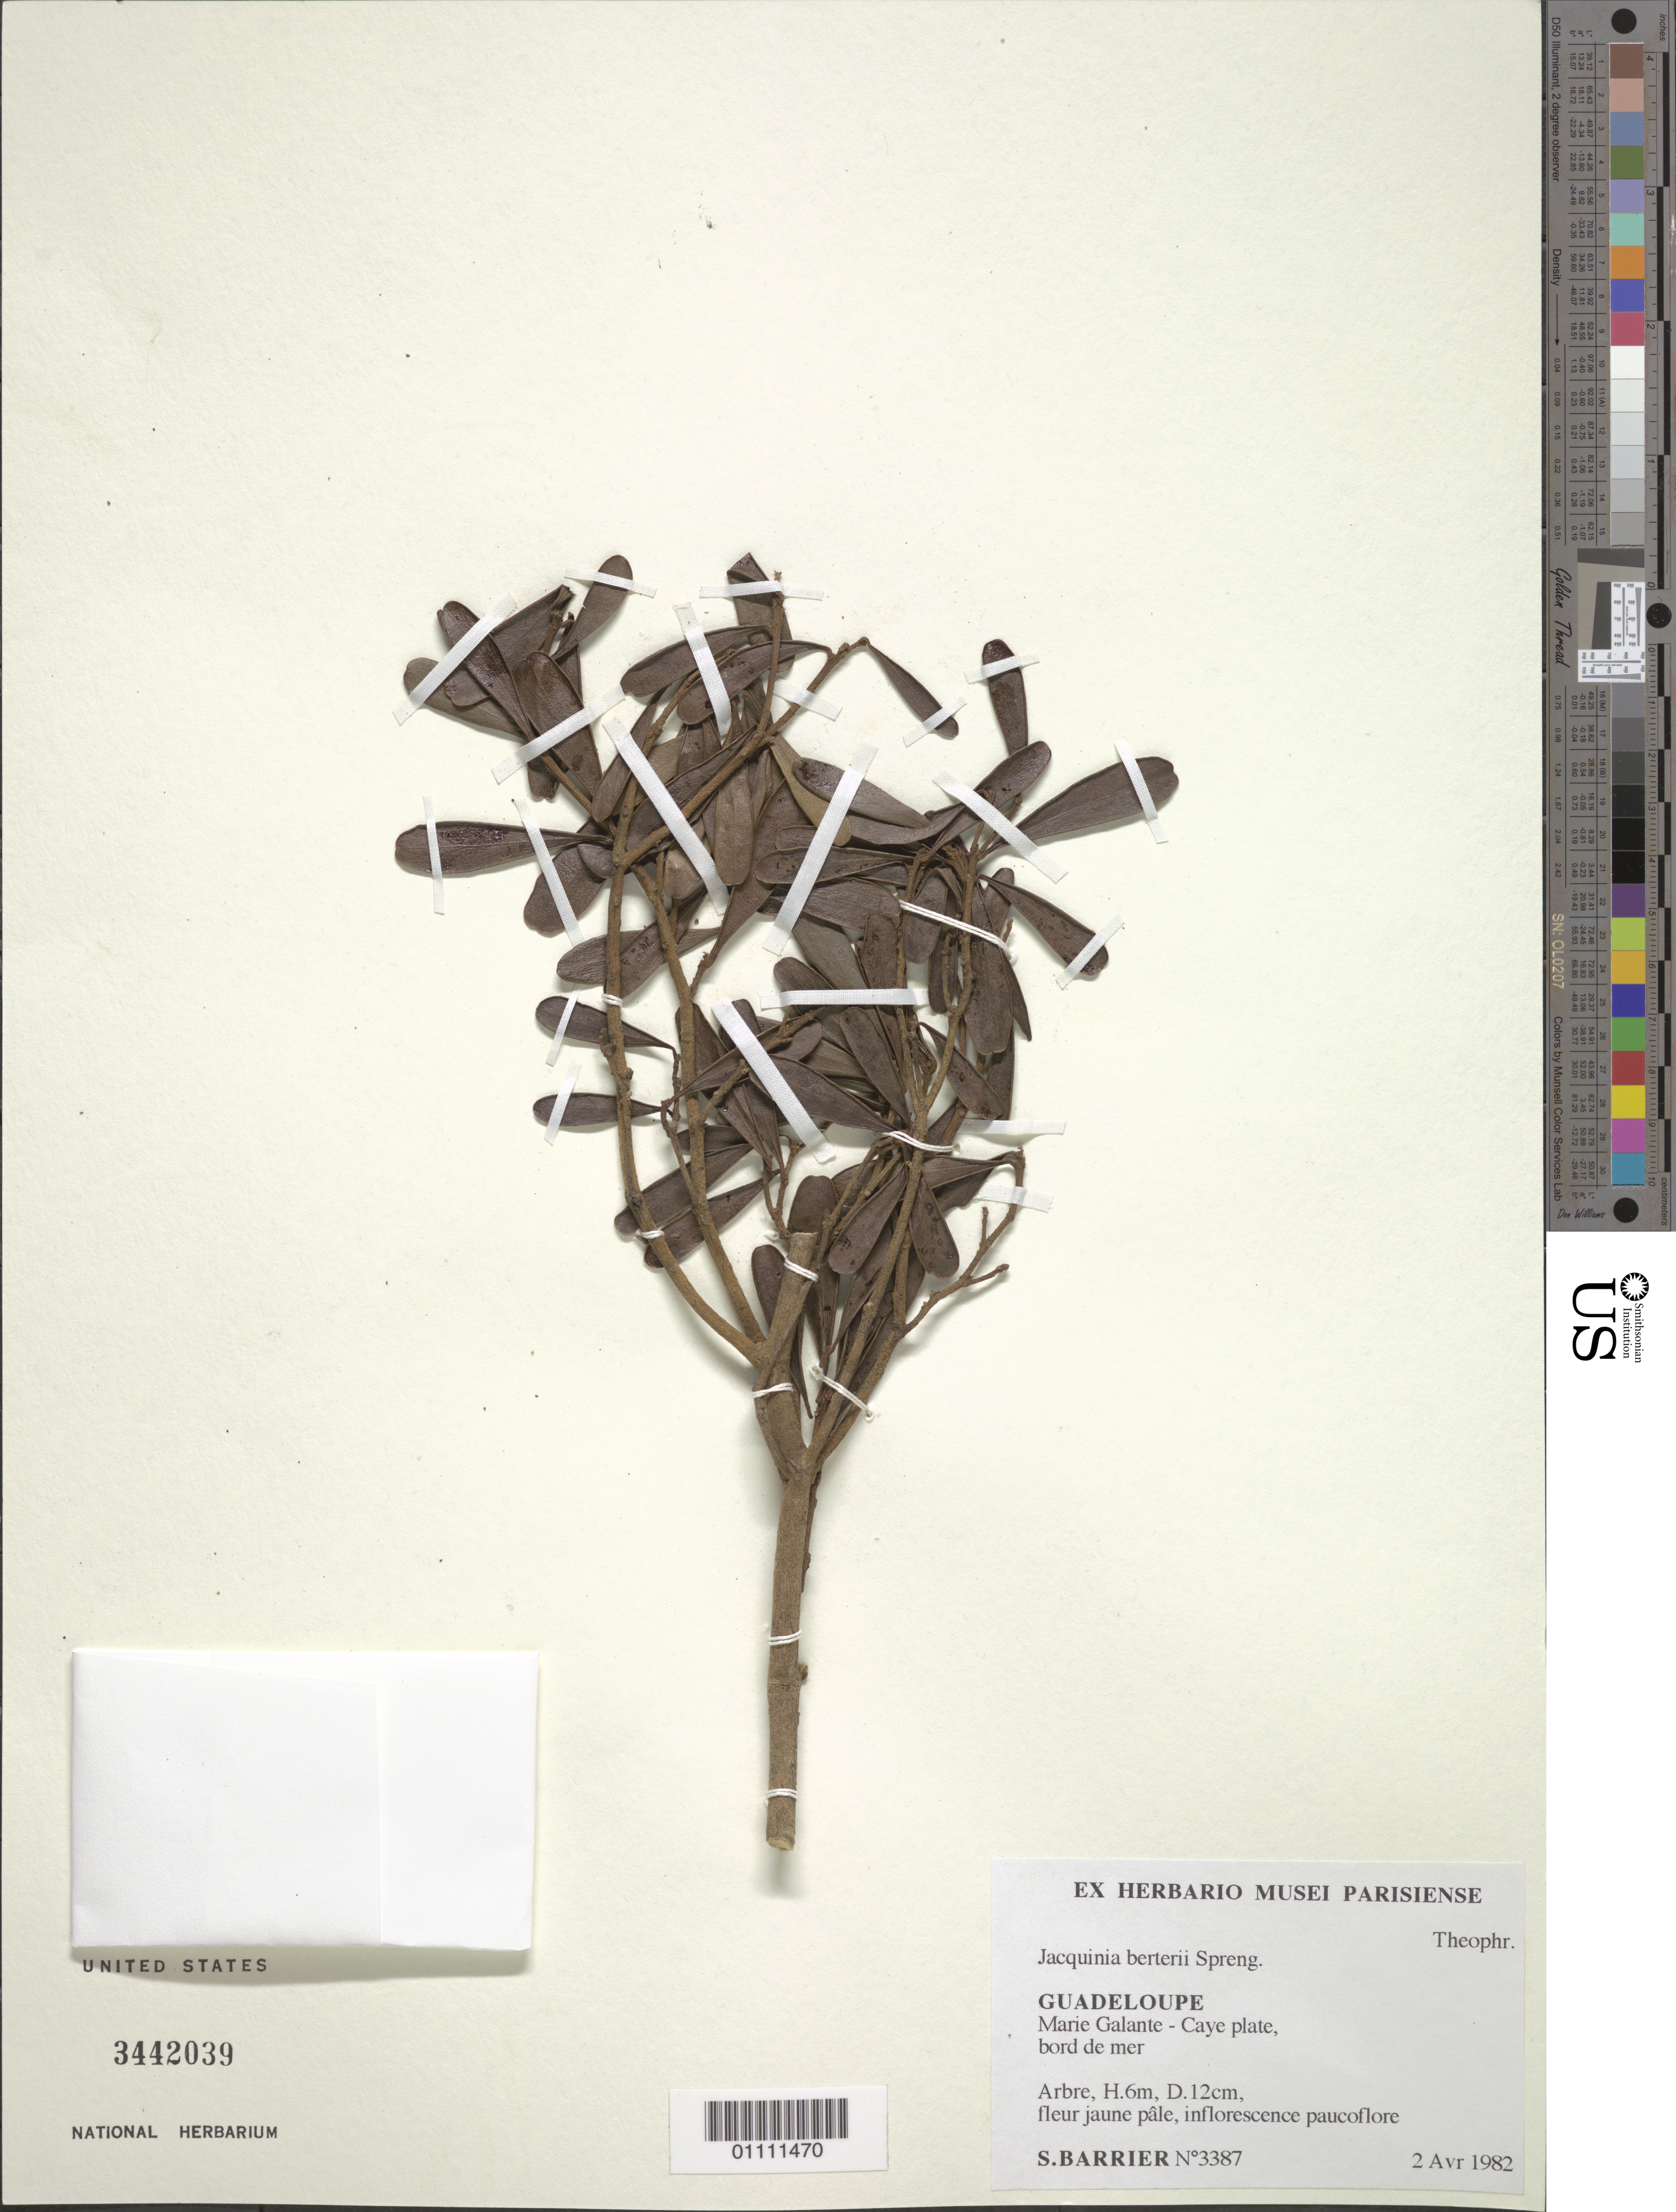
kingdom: Plantae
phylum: Tracheophyta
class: Magnoliopsida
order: Ericales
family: Primulaceae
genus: Jacquinia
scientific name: Jacquinia berteroi subsp. acutifolia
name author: (Griseb.) Borhidi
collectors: S. Barrier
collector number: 3387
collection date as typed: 02 Apr 1982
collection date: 1982-04-02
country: Guadeloupe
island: Marie Galante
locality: Caye plate, bord de mer.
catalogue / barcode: US 3442039